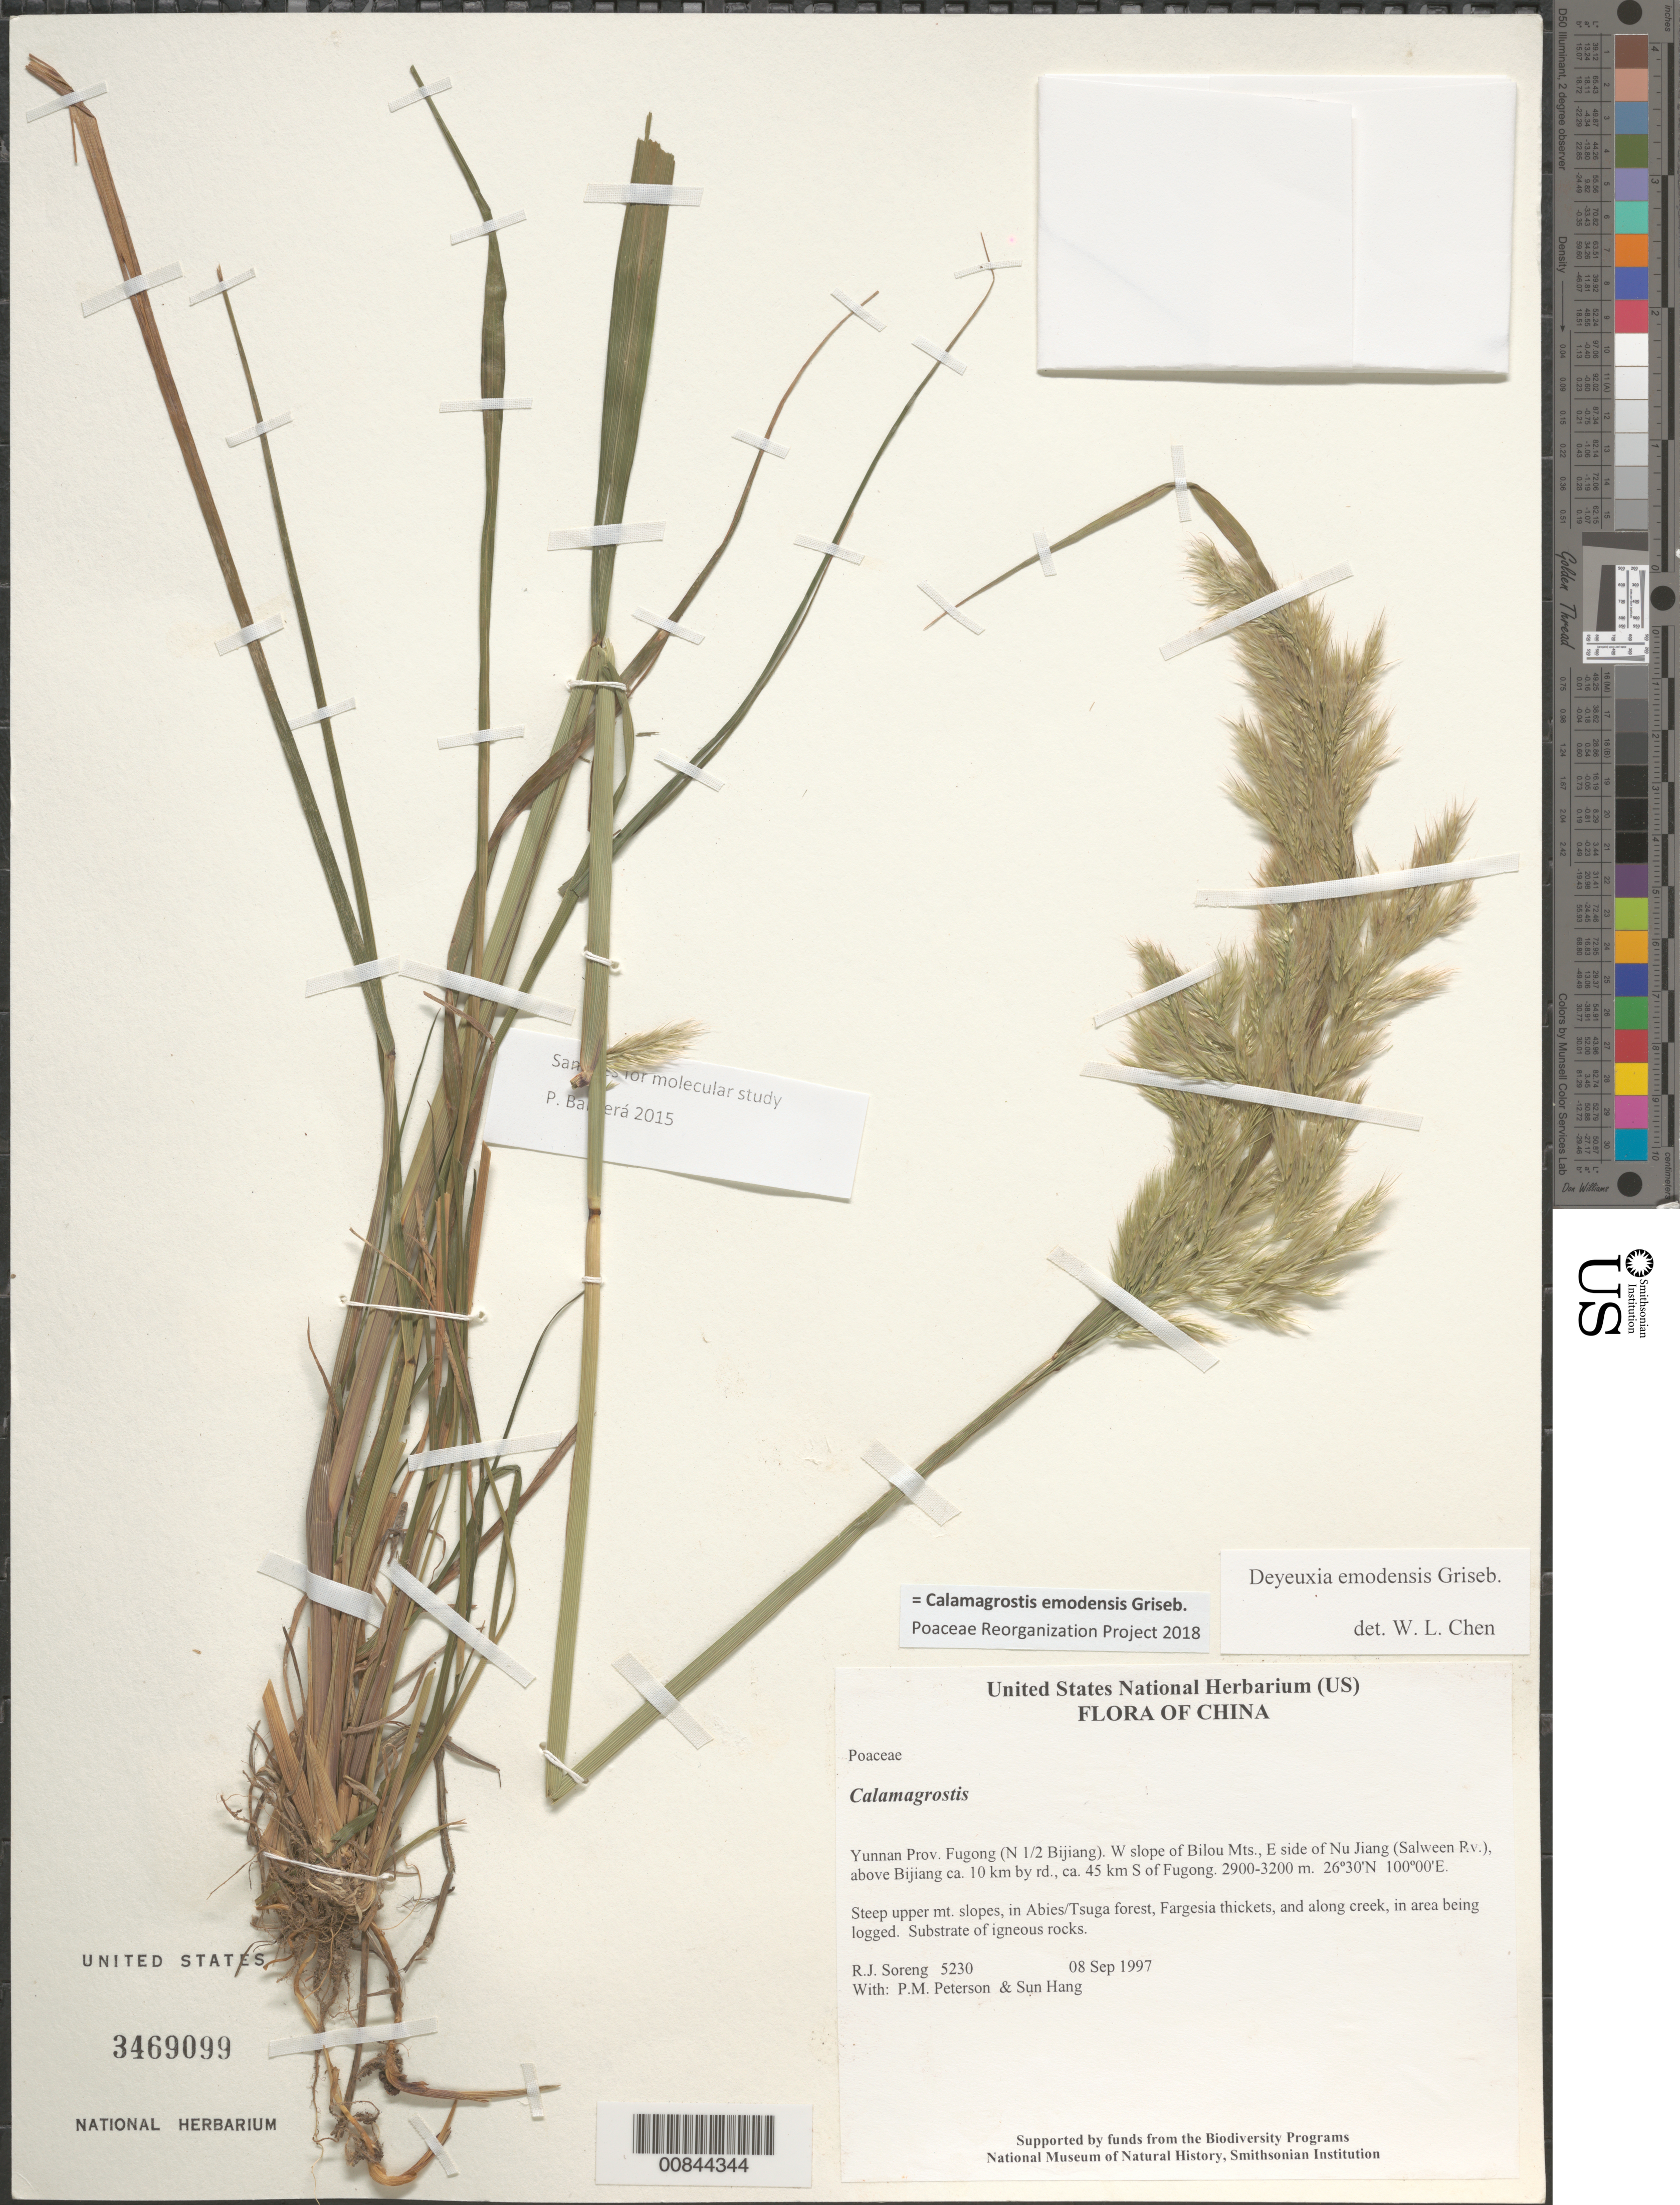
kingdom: Plantae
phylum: Tracheophyta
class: Liliopsida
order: Poales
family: Poaceae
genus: Calamagrostis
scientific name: Calamagrostis emodensis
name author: Griseb.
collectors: R. J. Soreng, P. M. Peterson & Sun Hang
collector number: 5230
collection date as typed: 08 Sep 1997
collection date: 1997-09-08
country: China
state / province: Yunnan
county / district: Fugong (N 1/2 Bijiang)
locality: W slope of Bilou Mts., E side of Nu Jiang (Salween Rv.), above Bijiang ca. 10 km by rd., ca. 45 km S of Fugong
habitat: Steep upper mt. slopes, in Abies/Tsuga forest, Fargesia thickets, and along creek, in area being logged. Substrate of igneou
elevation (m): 2900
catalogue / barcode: US 3469099